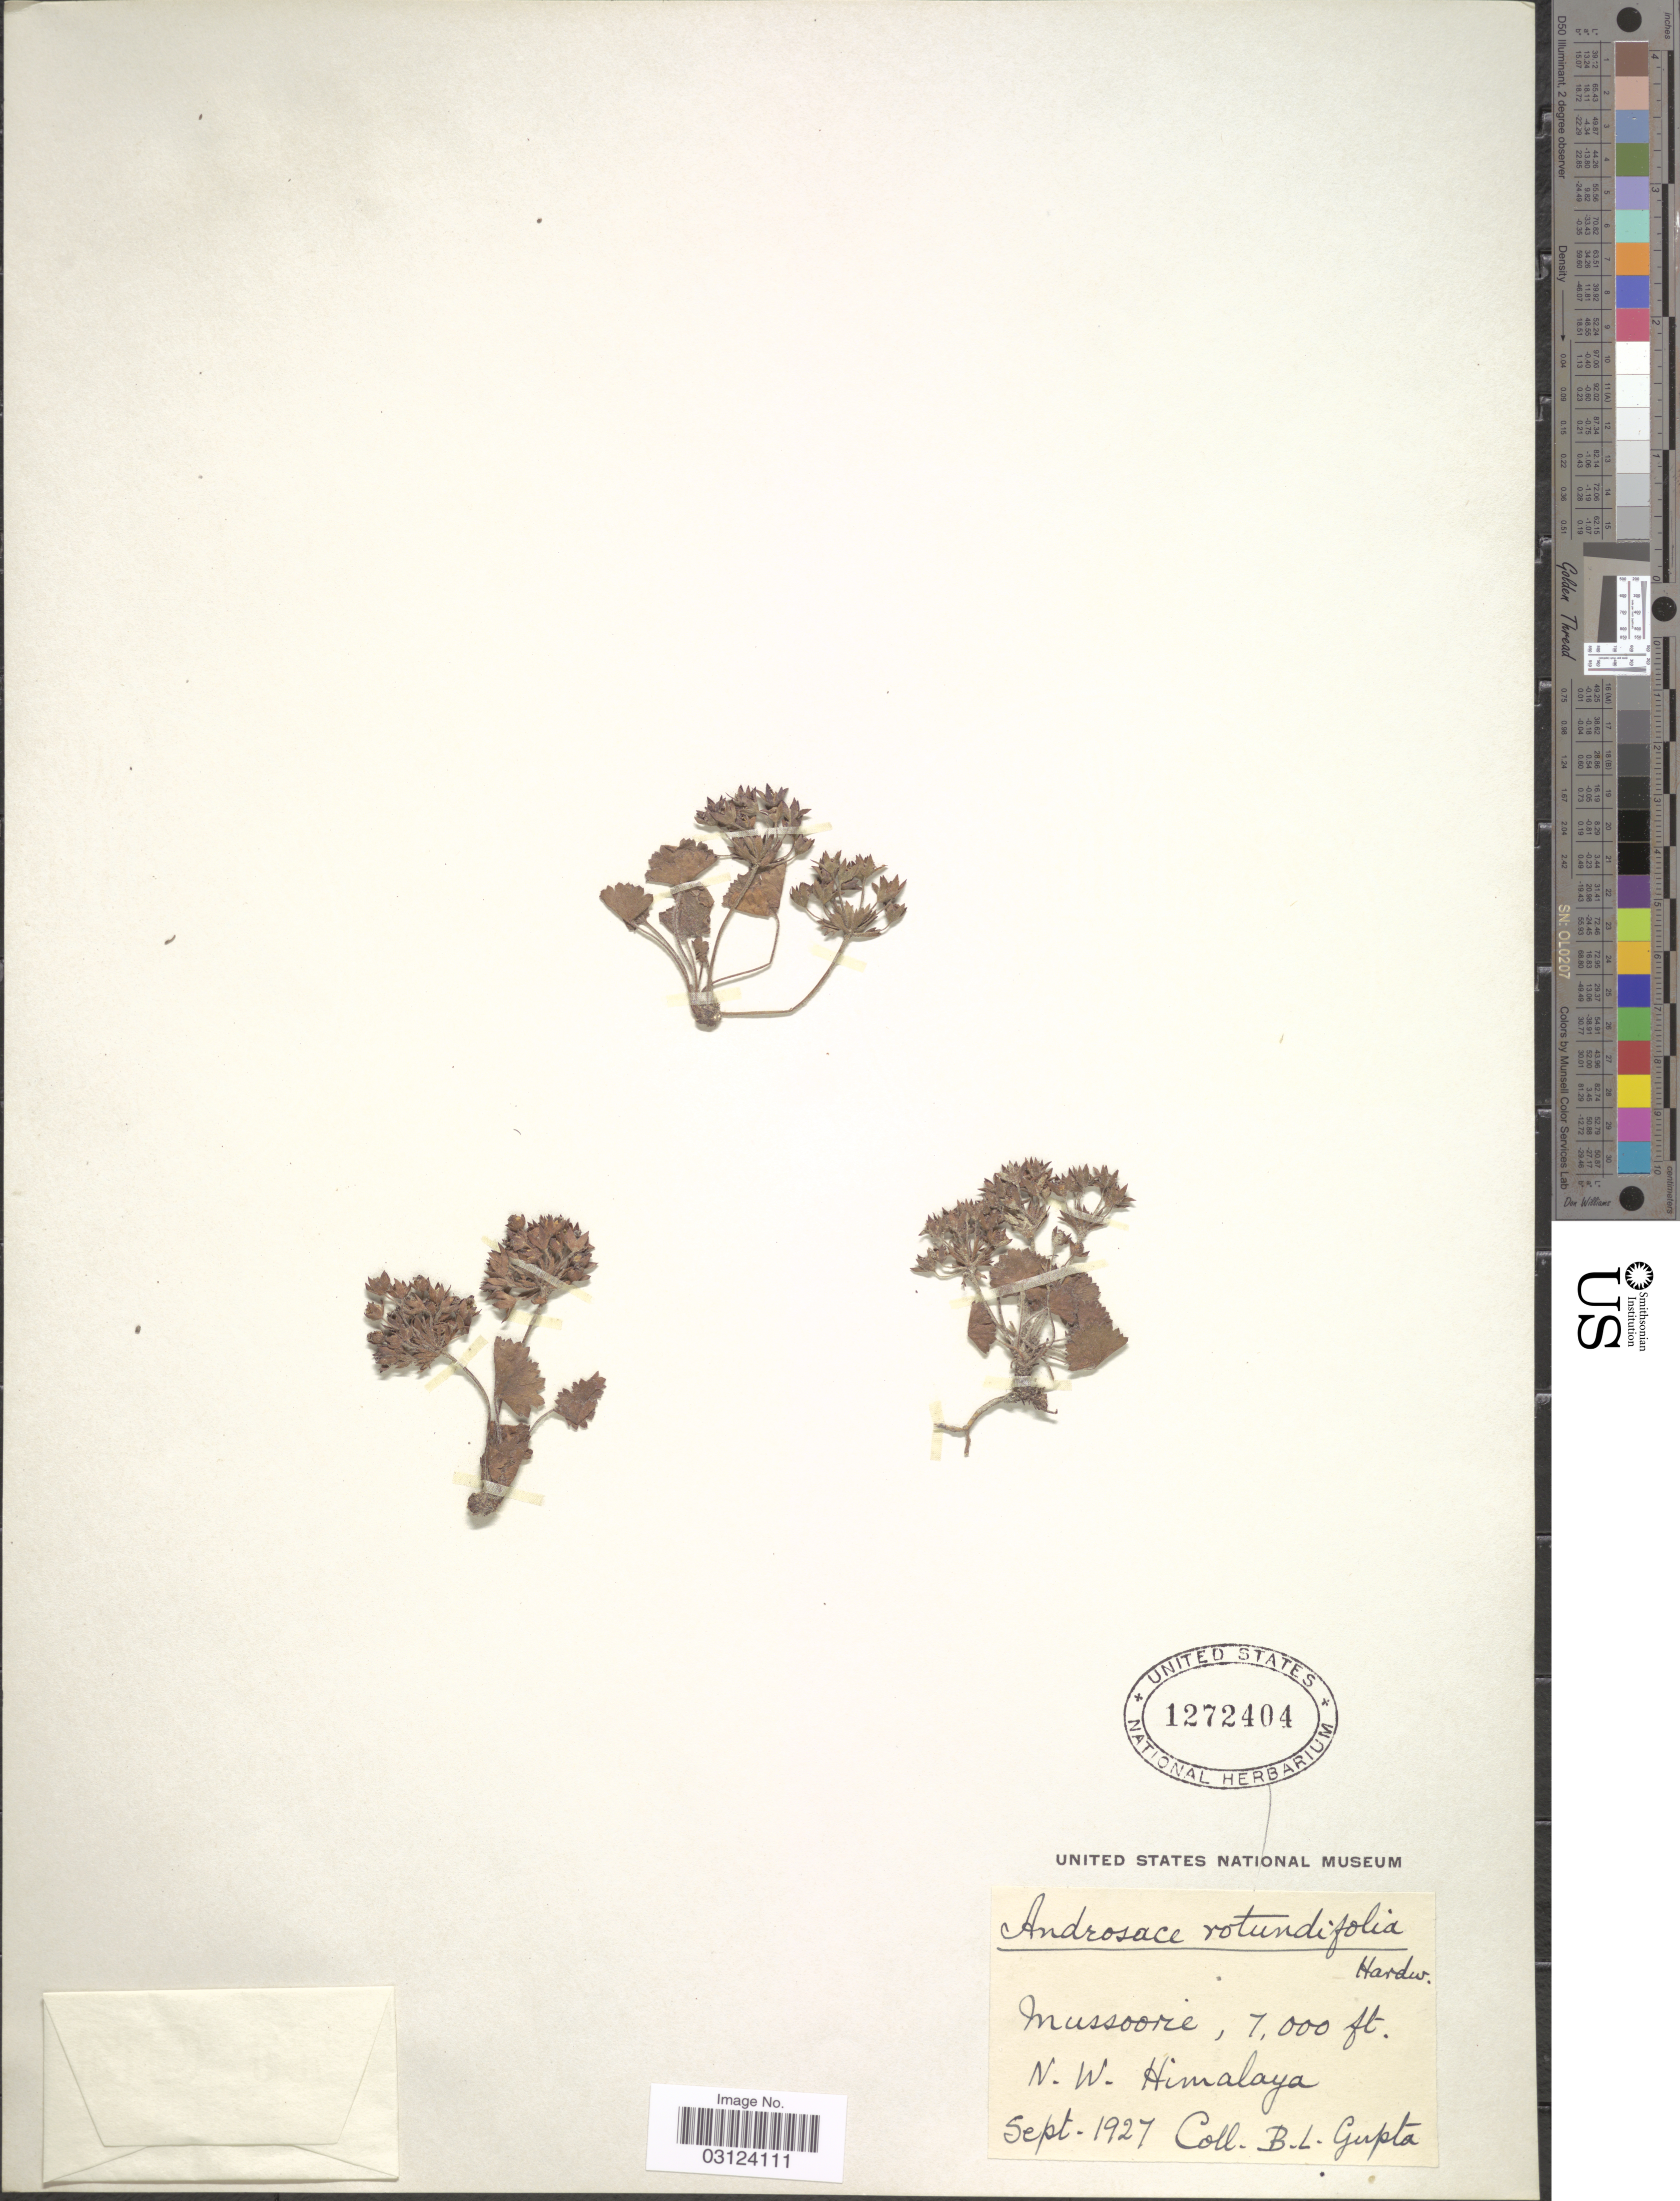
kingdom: Plantae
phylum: Tracheophyta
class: Magnoliopsida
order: Ericales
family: Primulaceae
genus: Androsace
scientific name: Androsace rotundifolia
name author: Hardw.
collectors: B. L. Gupta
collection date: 1927-09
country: India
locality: Mussoorie, N.W. Himalaya.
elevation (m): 2134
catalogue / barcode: US 1272404